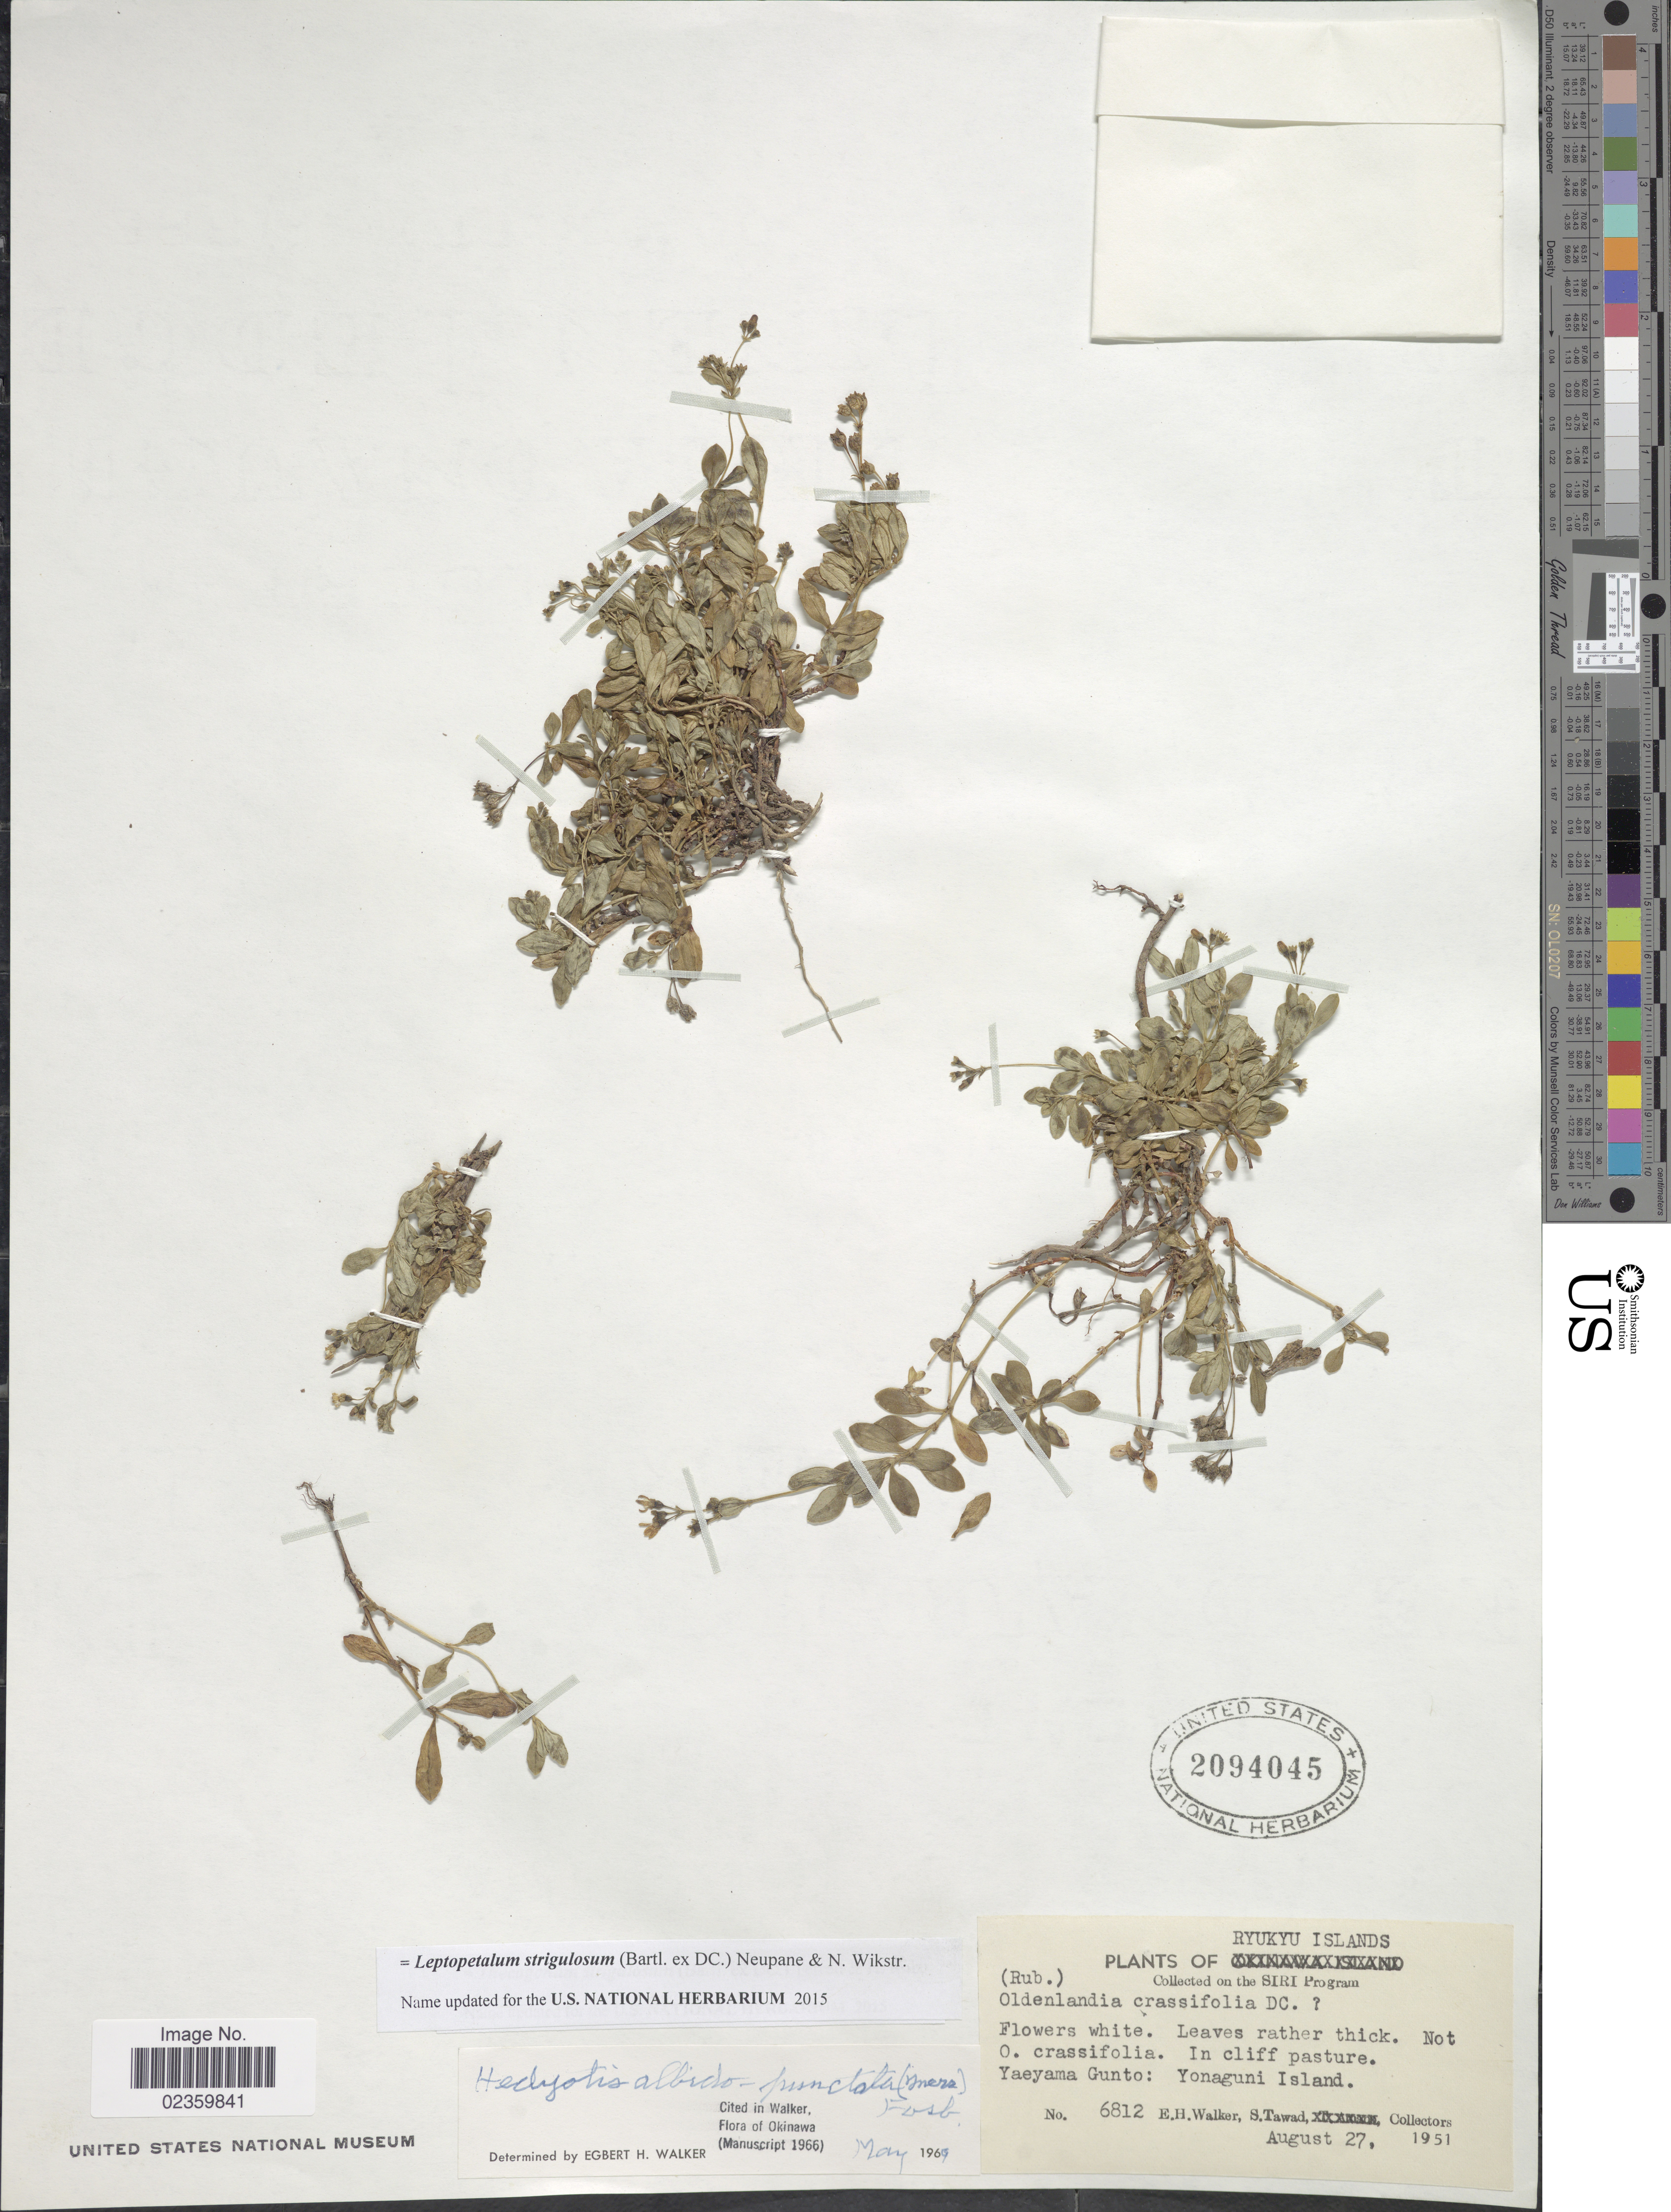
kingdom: Plantae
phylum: Tracheophyta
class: Magnoliopsida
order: Gentianales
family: Rubiaceae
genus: Leptopetalum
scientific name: Leptopetalum strigulosum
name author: (Bartl. ex DC.) Neupane & N. Wikstr.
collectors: E. H. Walker & S. Tawada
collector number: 6812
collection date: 1951-08-27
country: Japan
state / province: Okinawa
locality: Ryukyu Islands, Yaeyama Gunto: Yonaguni Island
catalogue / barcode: US 2094045